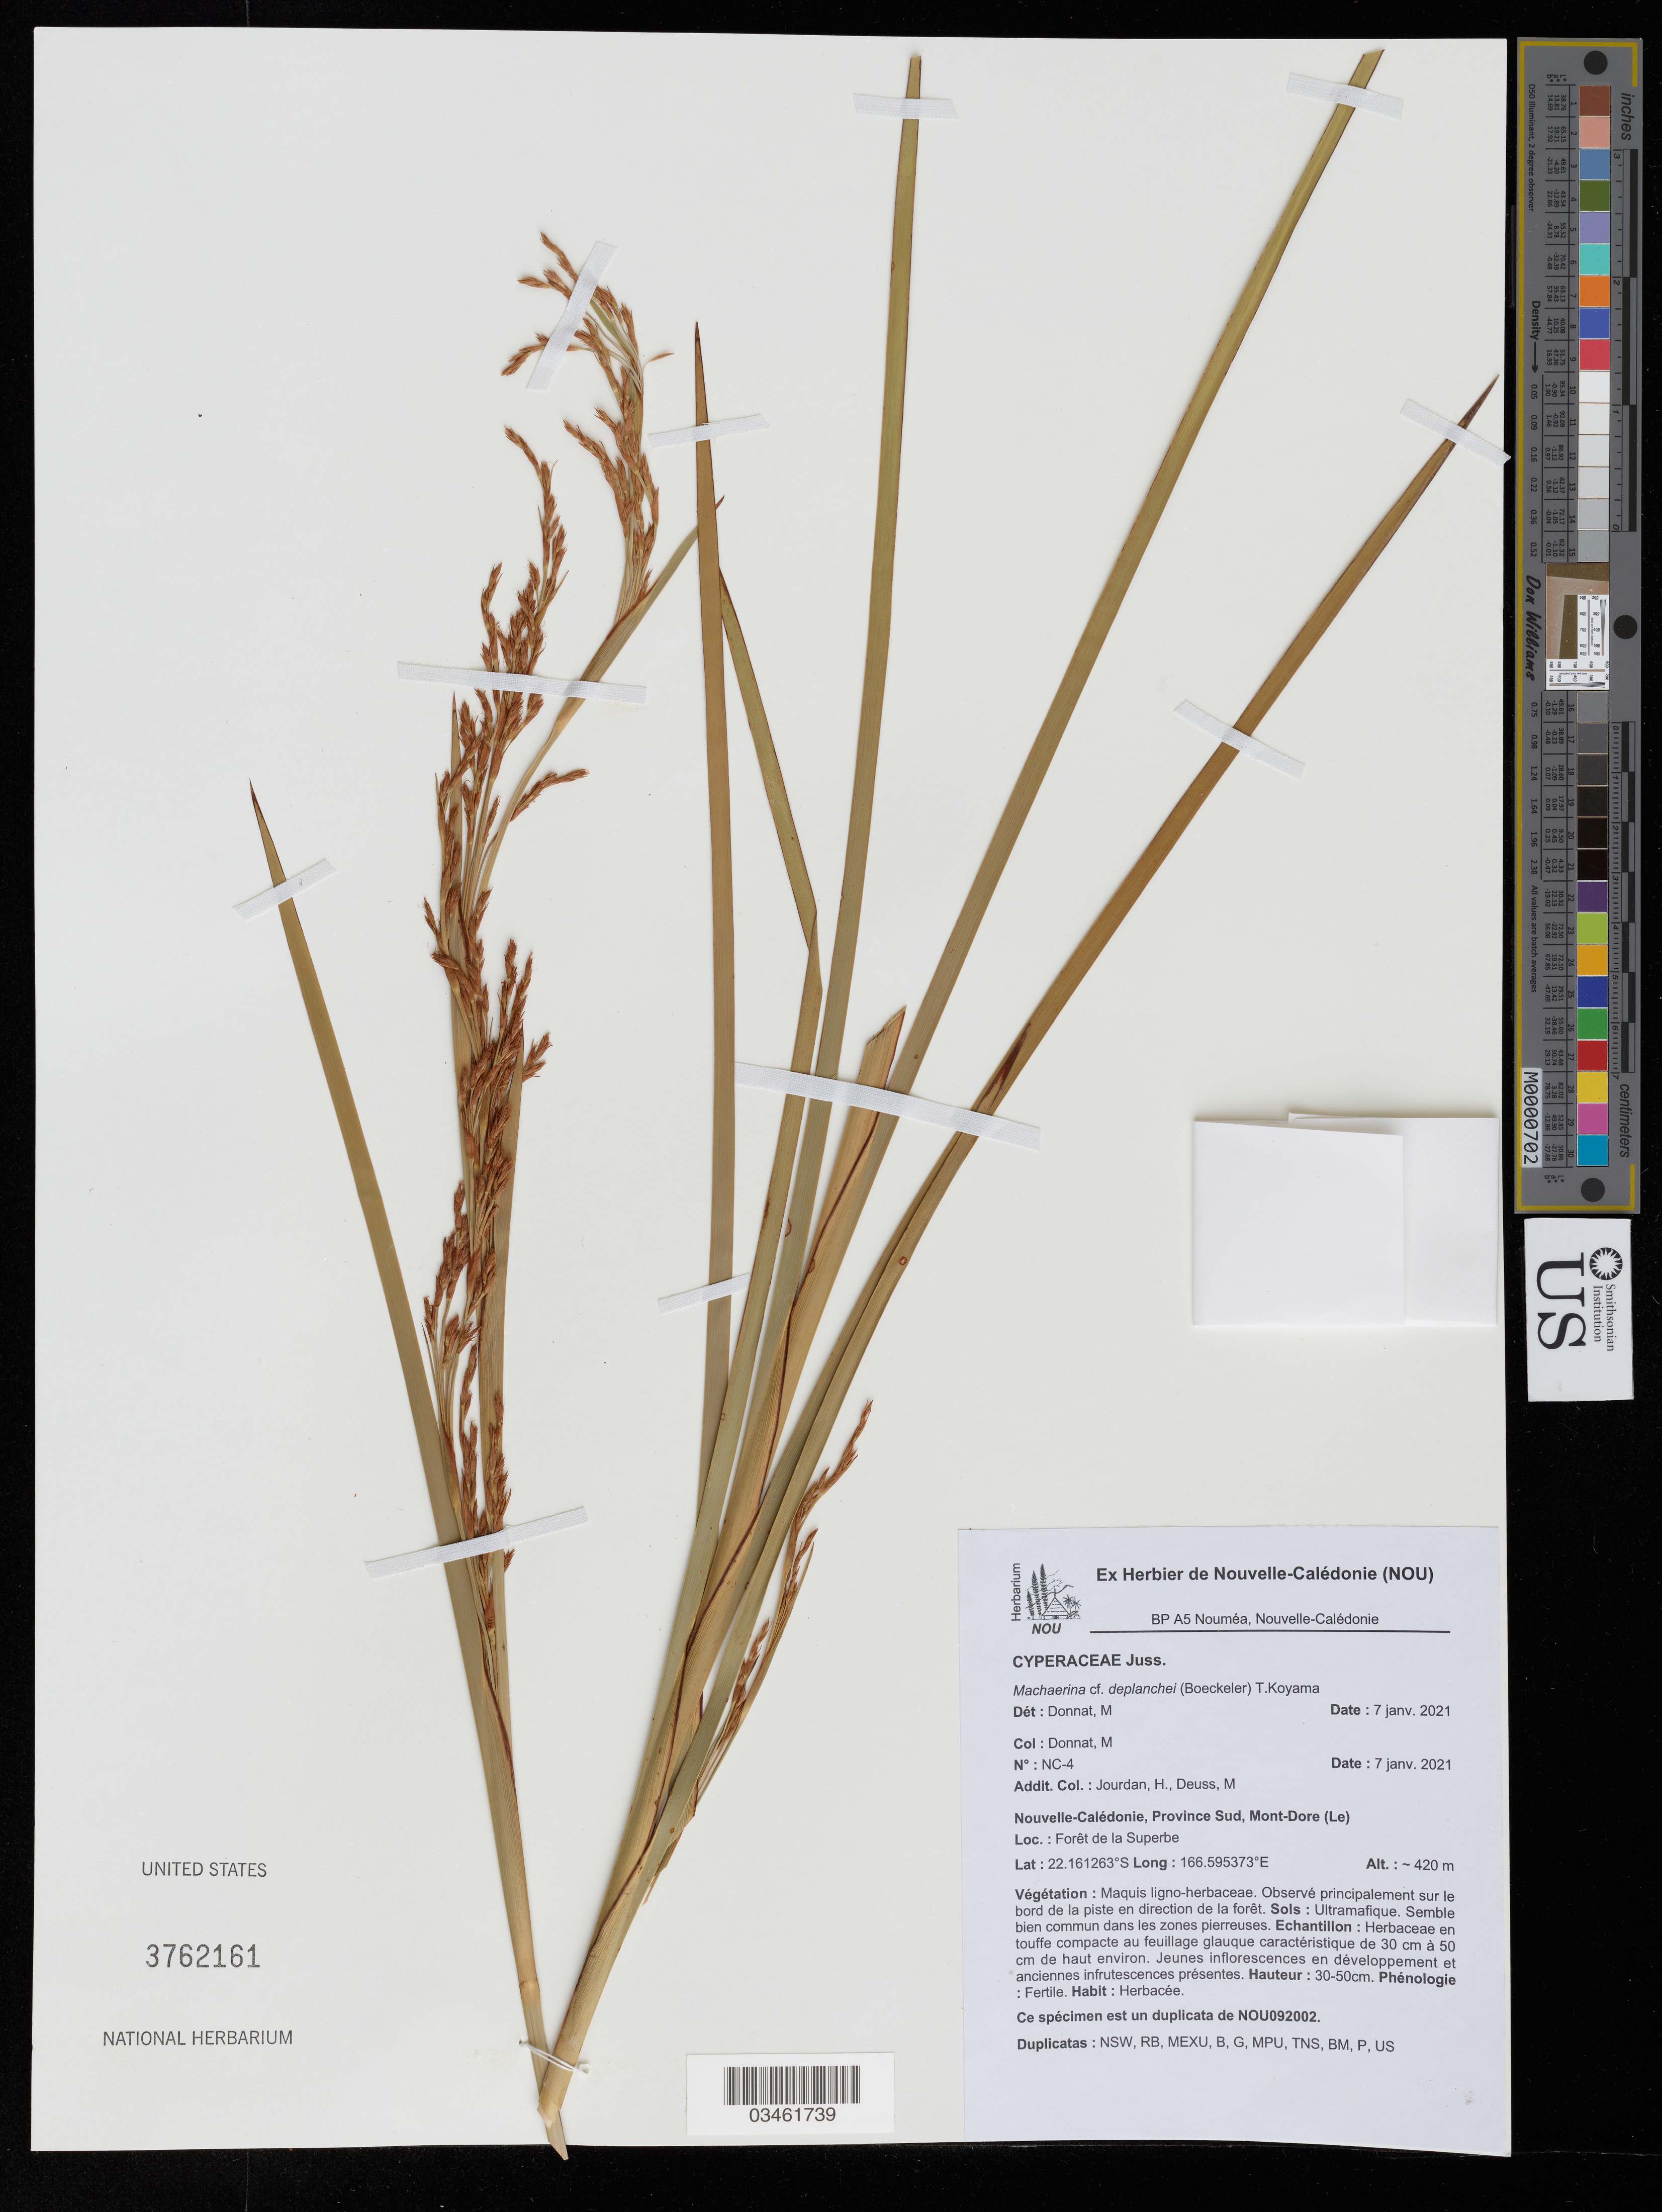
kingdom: Plantae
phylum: Tracheophyta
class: Liliopsida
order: Poales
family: Cyperaceae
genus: Machaerina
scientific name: Machaerina deplanchei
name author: (Boeckeler) T. Koyama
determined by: Donnat, M.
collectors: M. Donnat, H. Jourdan & M. Deuss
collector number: NC-4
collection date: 2021-01-07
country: New Caledonia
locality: Province Sud, Mont-Dore (Le). Forêt de la Superbe.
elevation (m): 420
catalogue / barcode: US 3762161